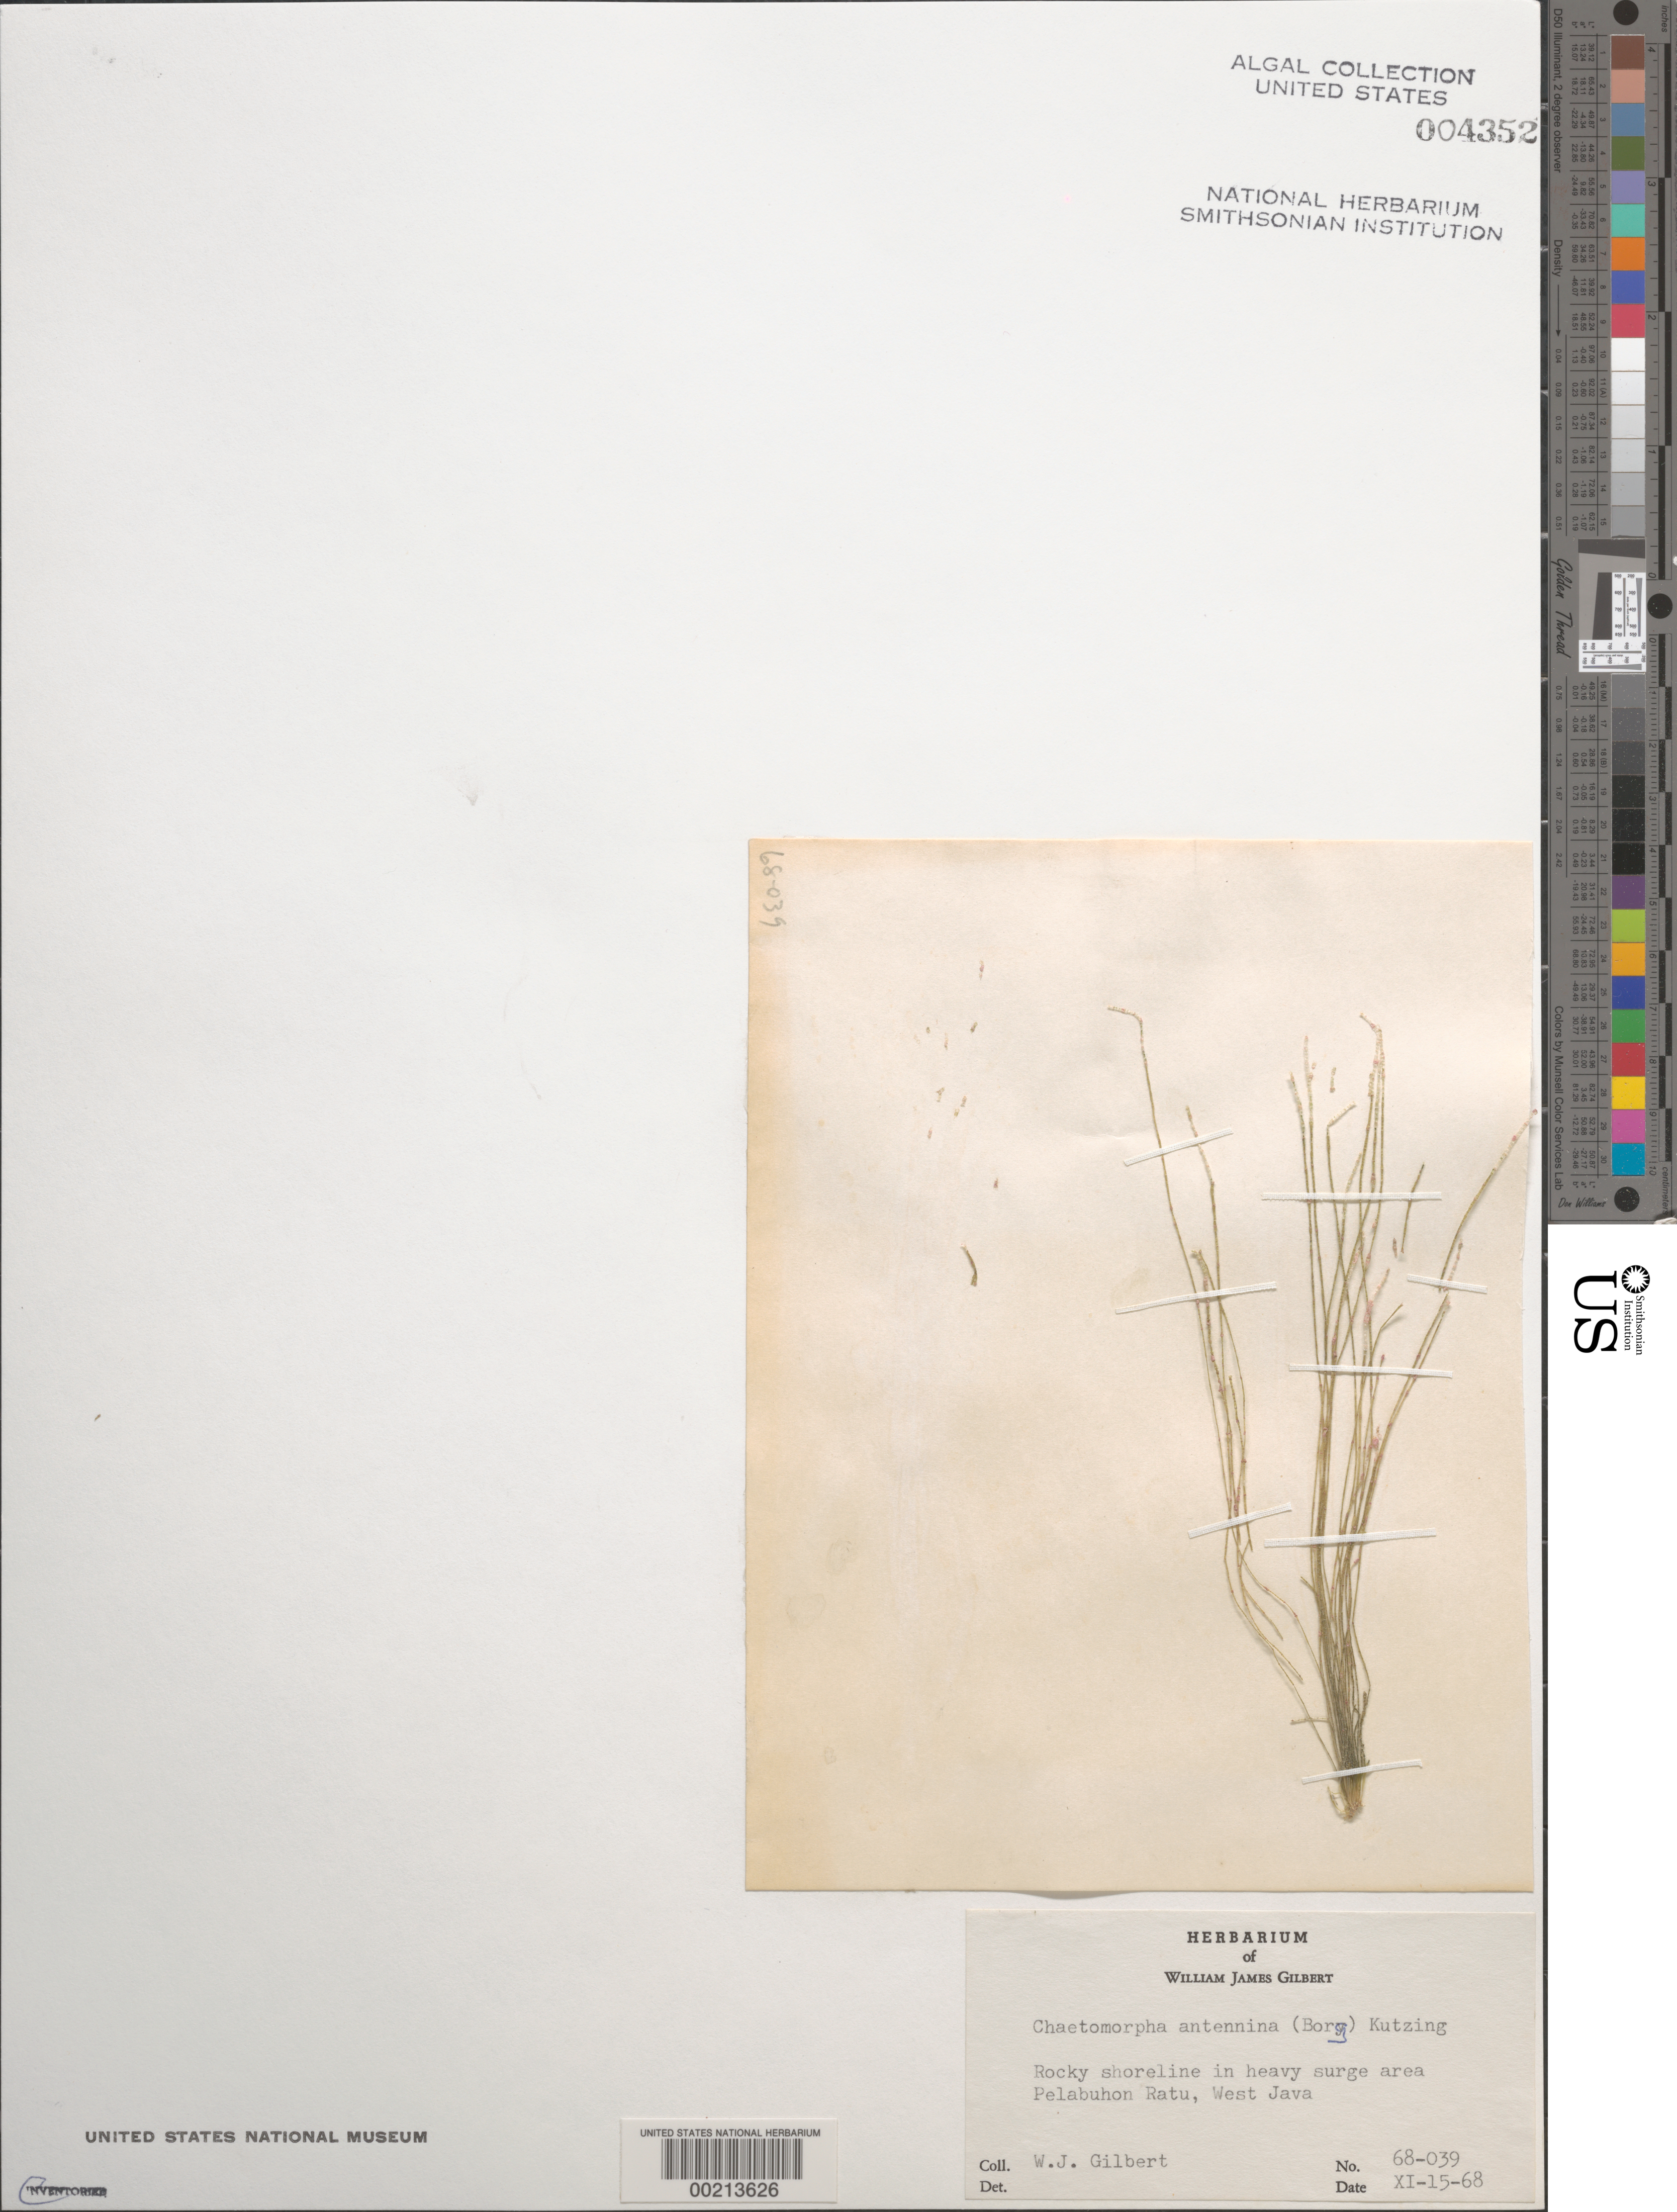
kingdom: Plantae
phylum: Chlorophyta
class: Ulvophyceae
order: Cladophorales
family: Cladophoraceae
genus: Chaetomorpha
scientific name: Chaetomorpha antennina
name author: (Bory) Kütz.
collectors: W. J. Gilbert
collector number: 68-039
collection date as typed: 15 Nov 1968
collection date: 1968-11-15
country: Indonesia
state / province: Java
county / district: Jawa Barat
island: Java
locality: Pelabuhon Ratu, West Java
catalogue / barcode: US 4352